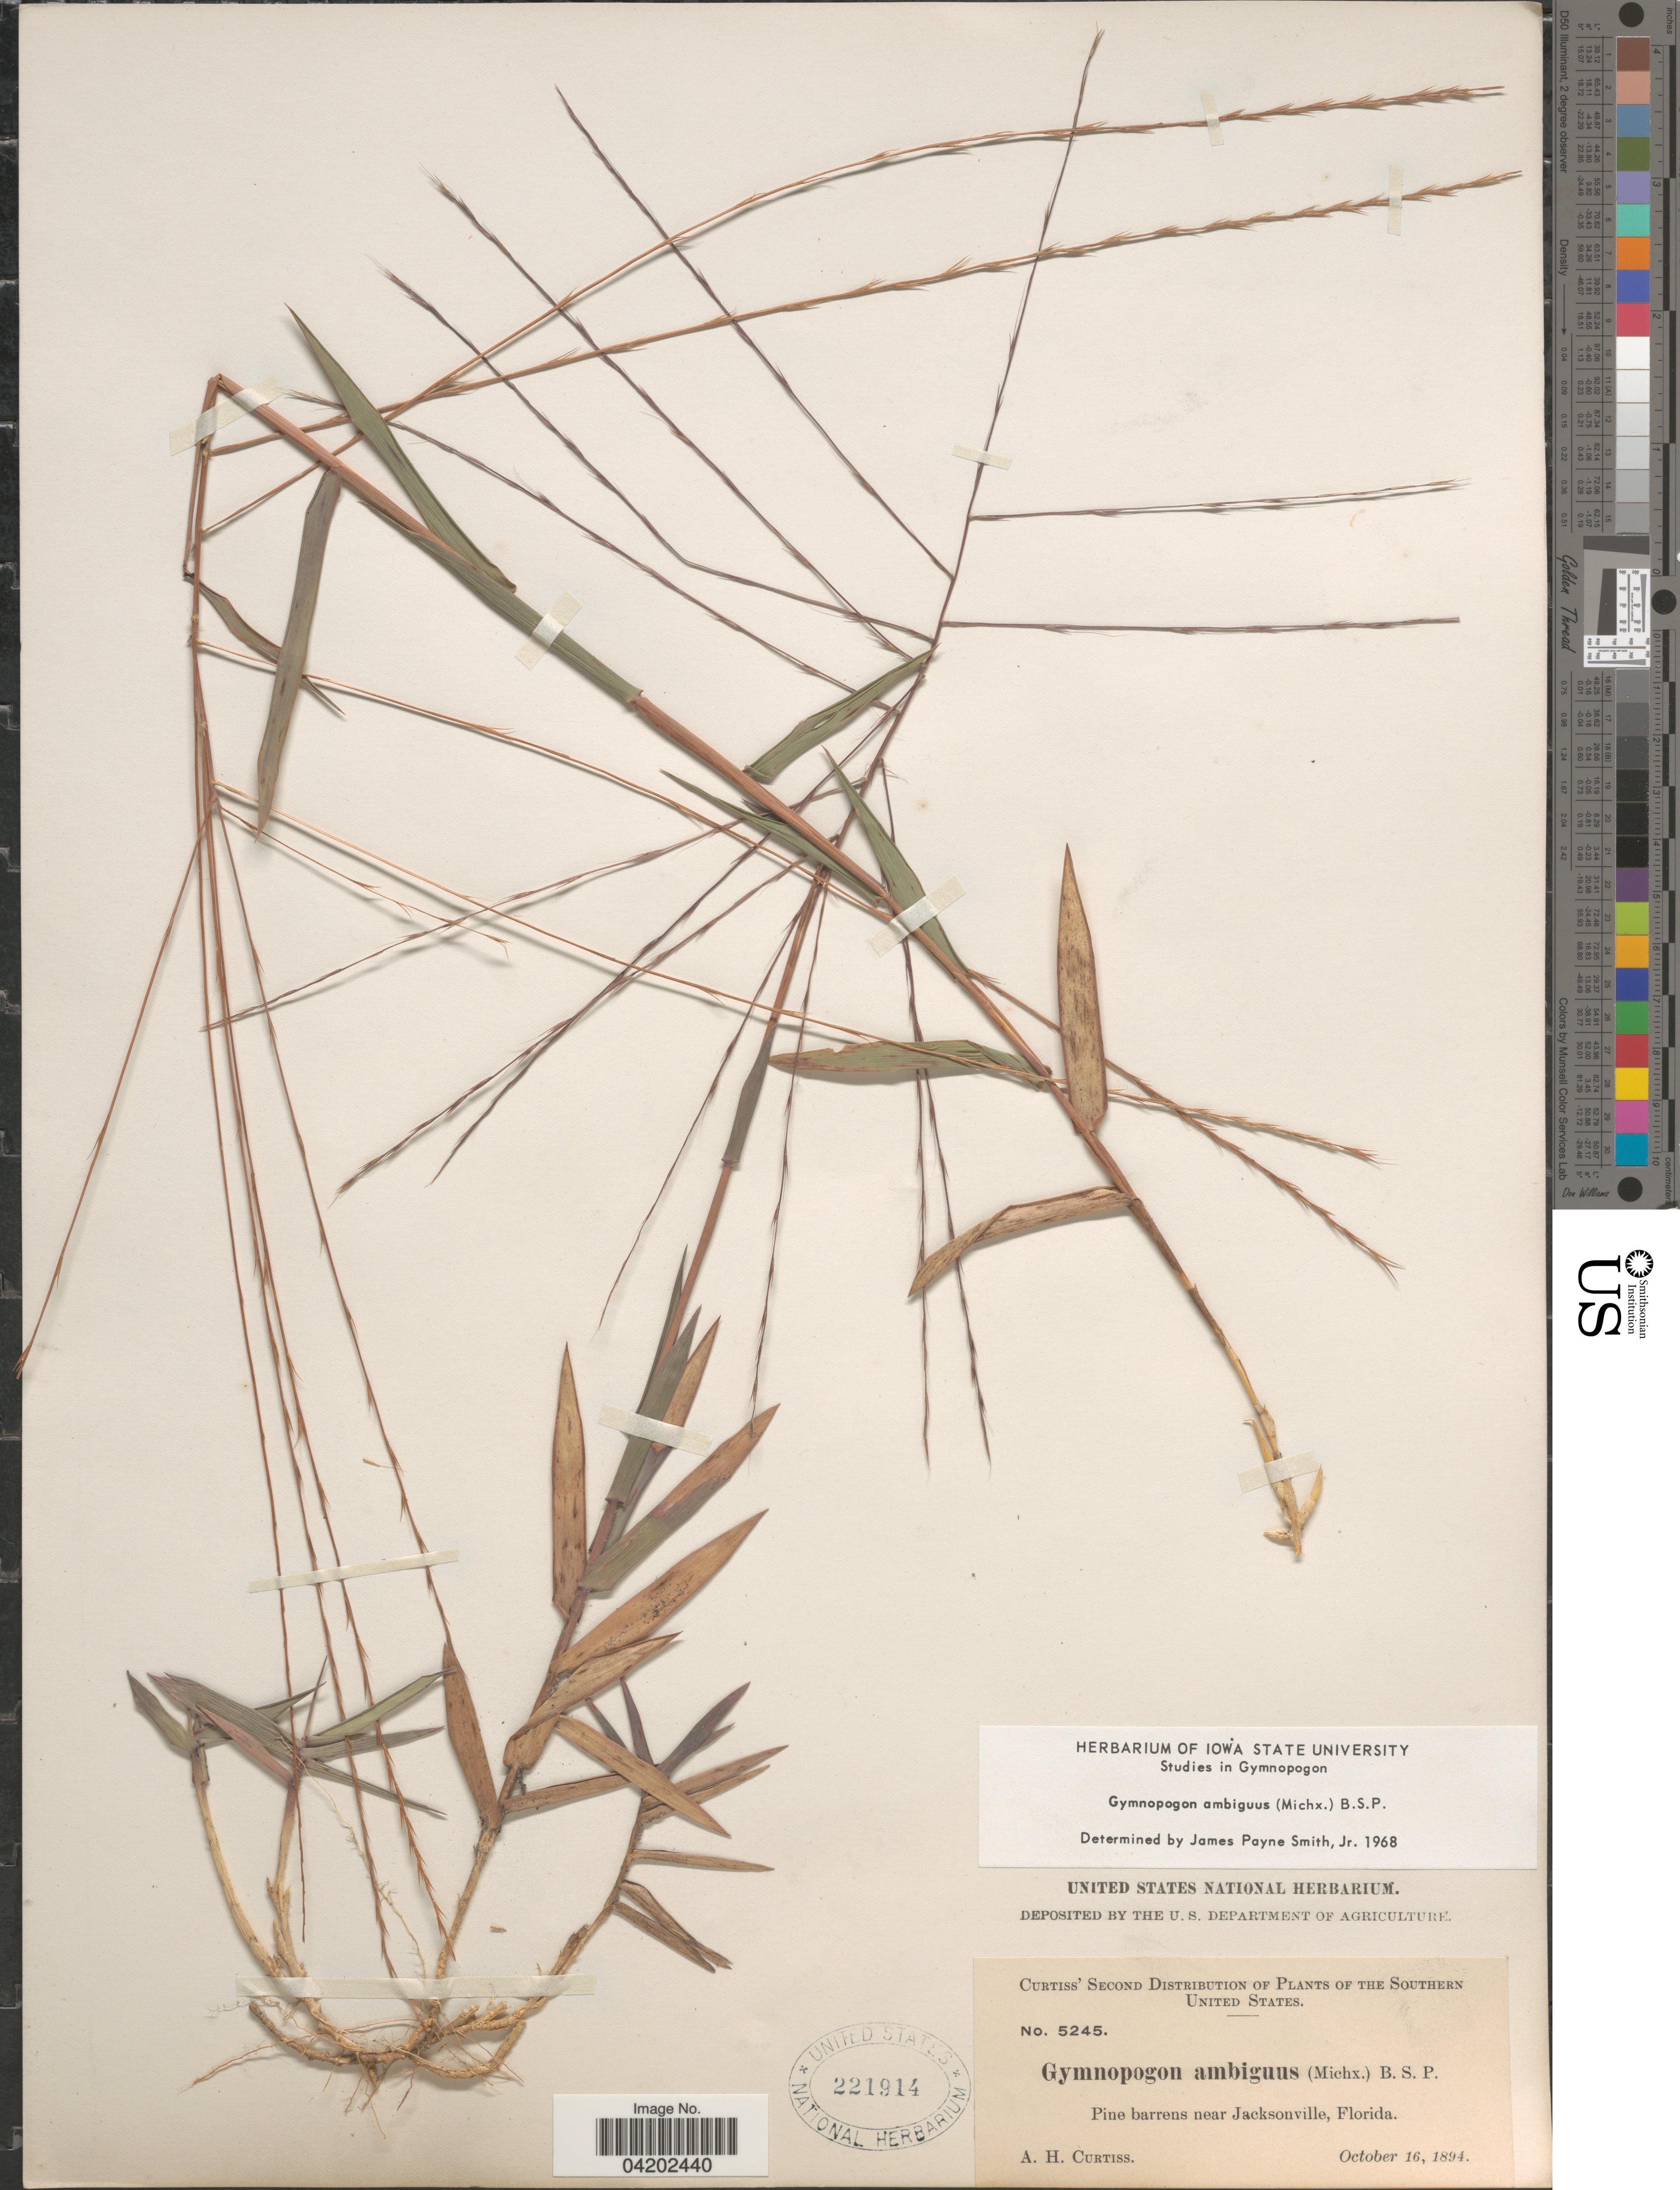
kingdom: Plantae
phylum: Tracheophyta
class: Liliopsida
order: Poales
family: Poaceae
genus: Gymnopogon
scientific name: Gymnopogon ambiguus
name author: (Michx.) Britton, Stearns & Poggenb.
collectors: A. H. Curtiss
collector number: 5245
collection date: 1894-10-16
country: United States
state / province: Florida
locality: Southern United States. Pine barrens near Jacksonville.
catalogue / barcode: US 221914